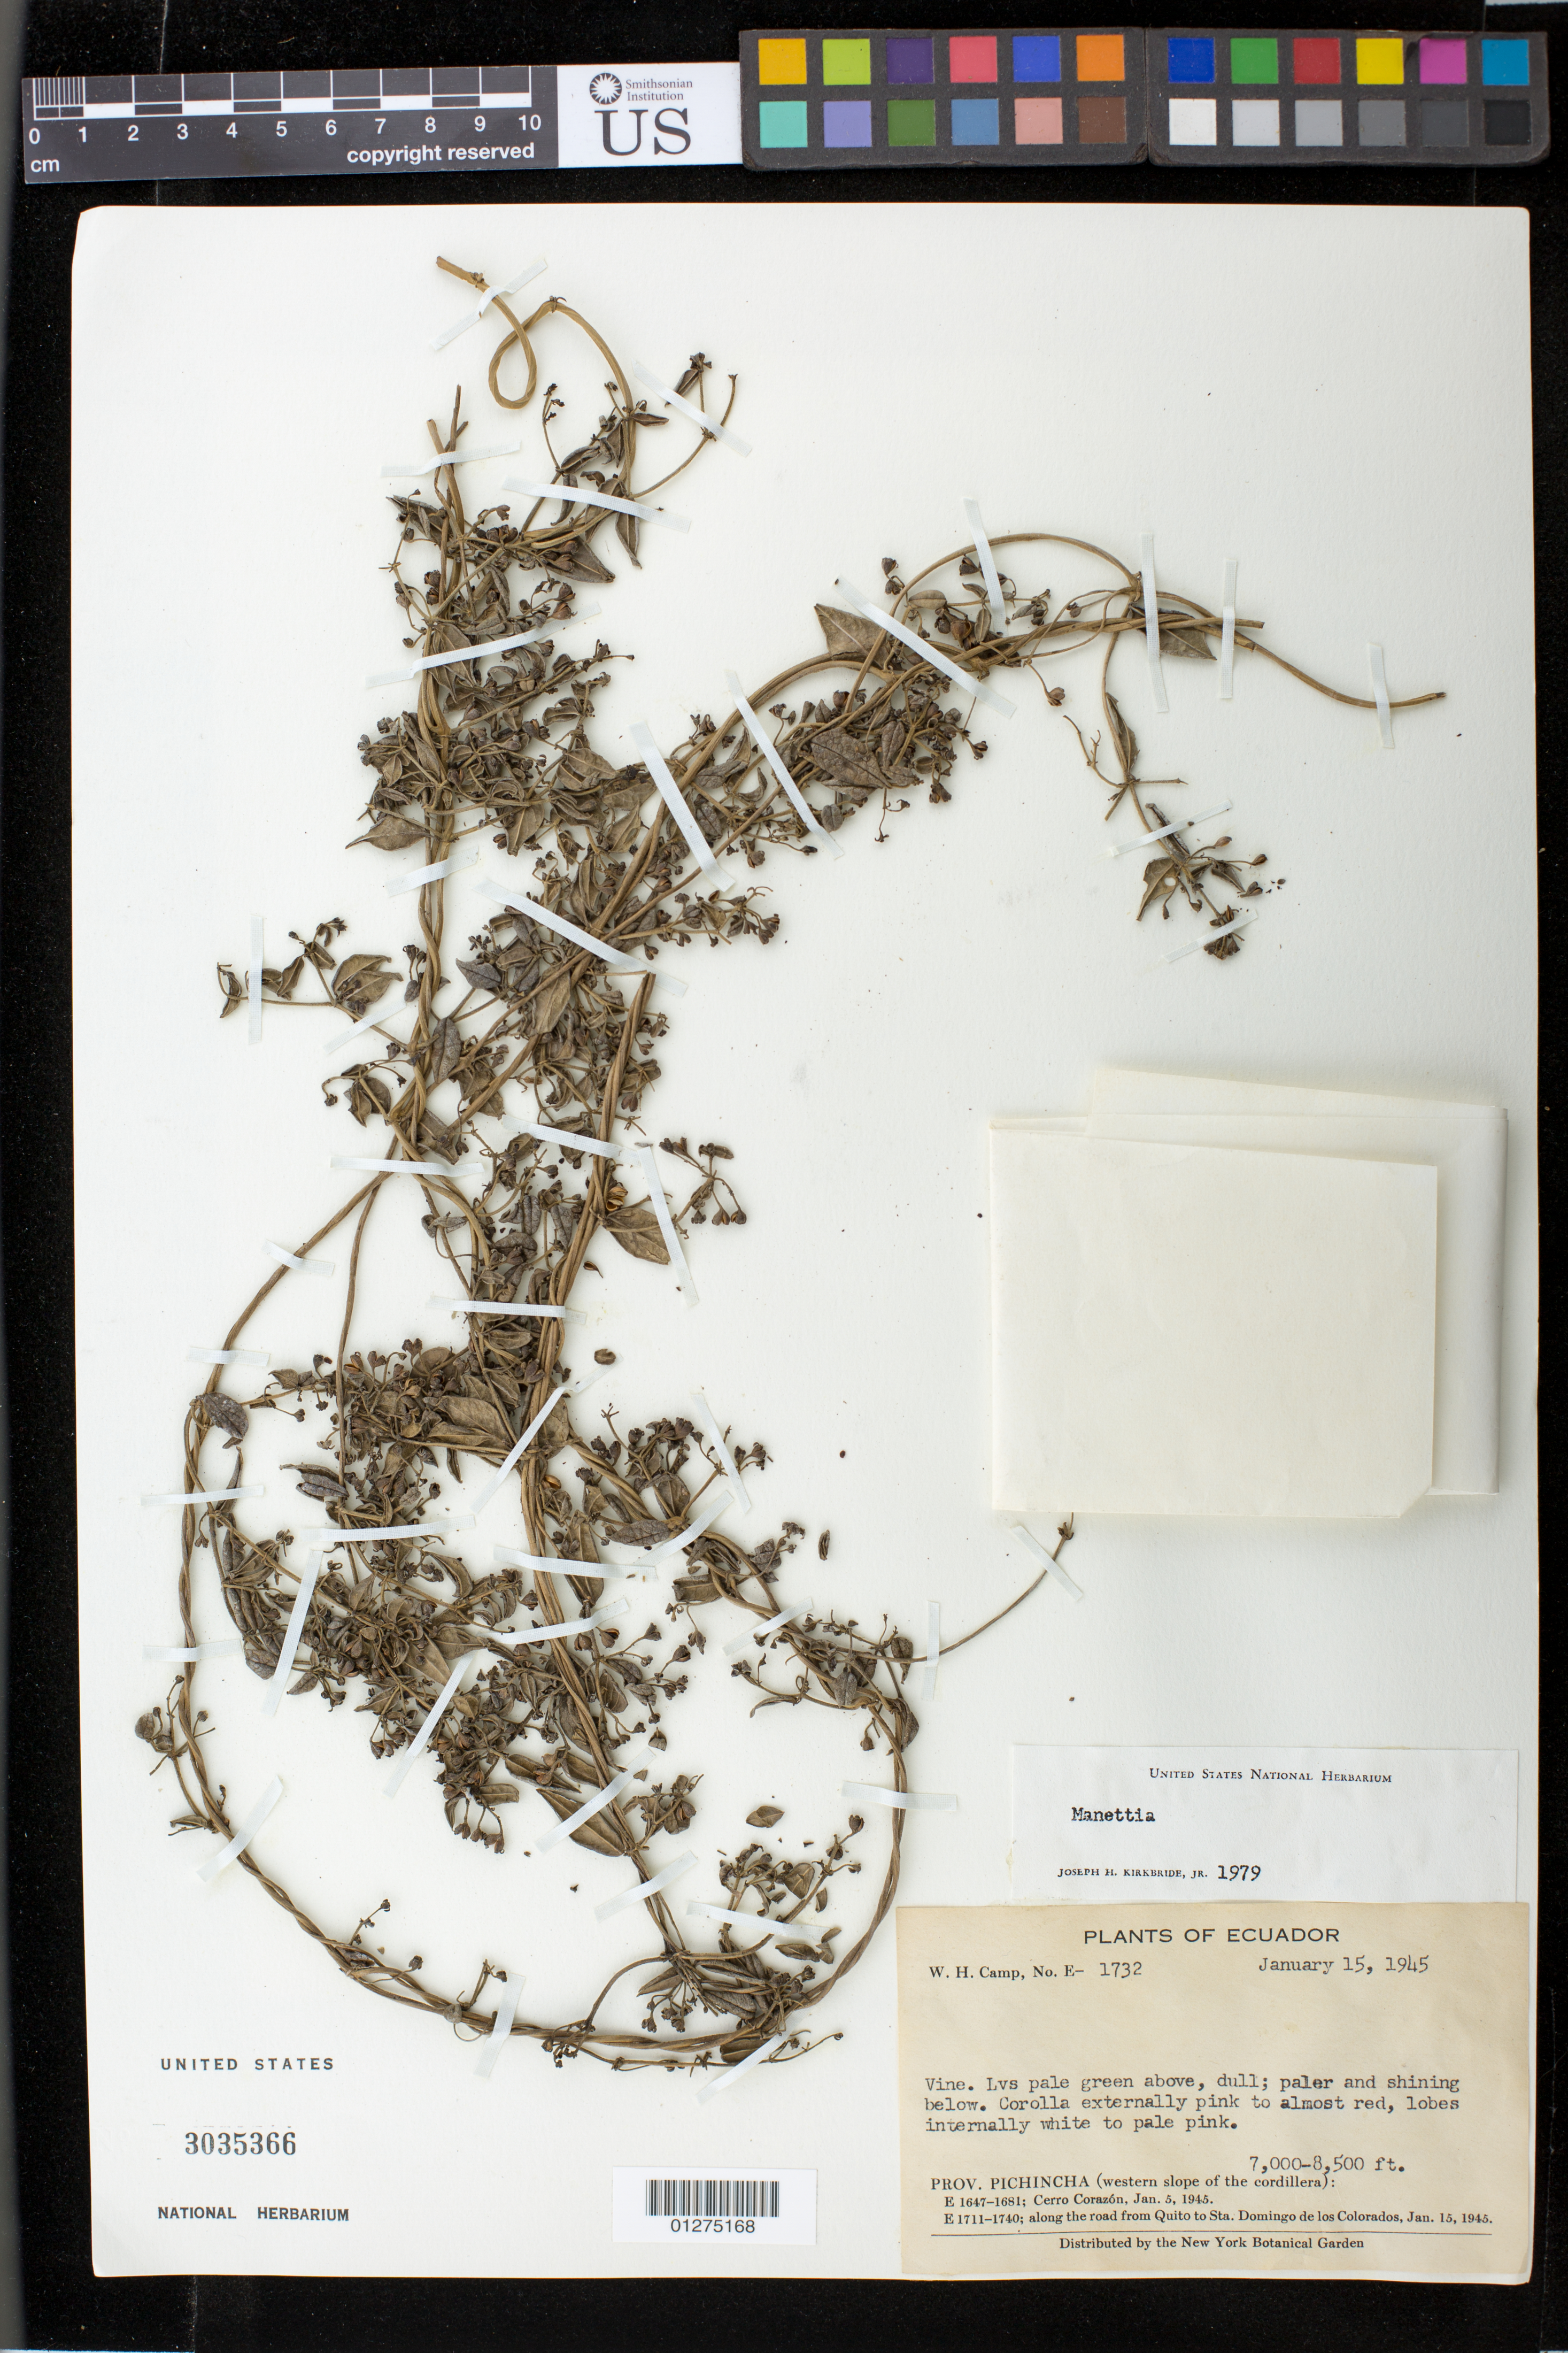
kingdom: Plantae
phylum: Tracheophyta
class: Magnoliopsida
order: Gentianales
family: Rubiaceae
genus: Manettia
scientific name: Manettia sp.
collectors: W. H. Camp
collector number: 1732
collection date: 1945-01-15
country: Ecuador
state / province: Pichincha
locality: (Western slope of the cordillera): along the road from Quito to Sta. Domingo de los Colorados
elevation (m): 2134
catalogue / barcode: US 3035366